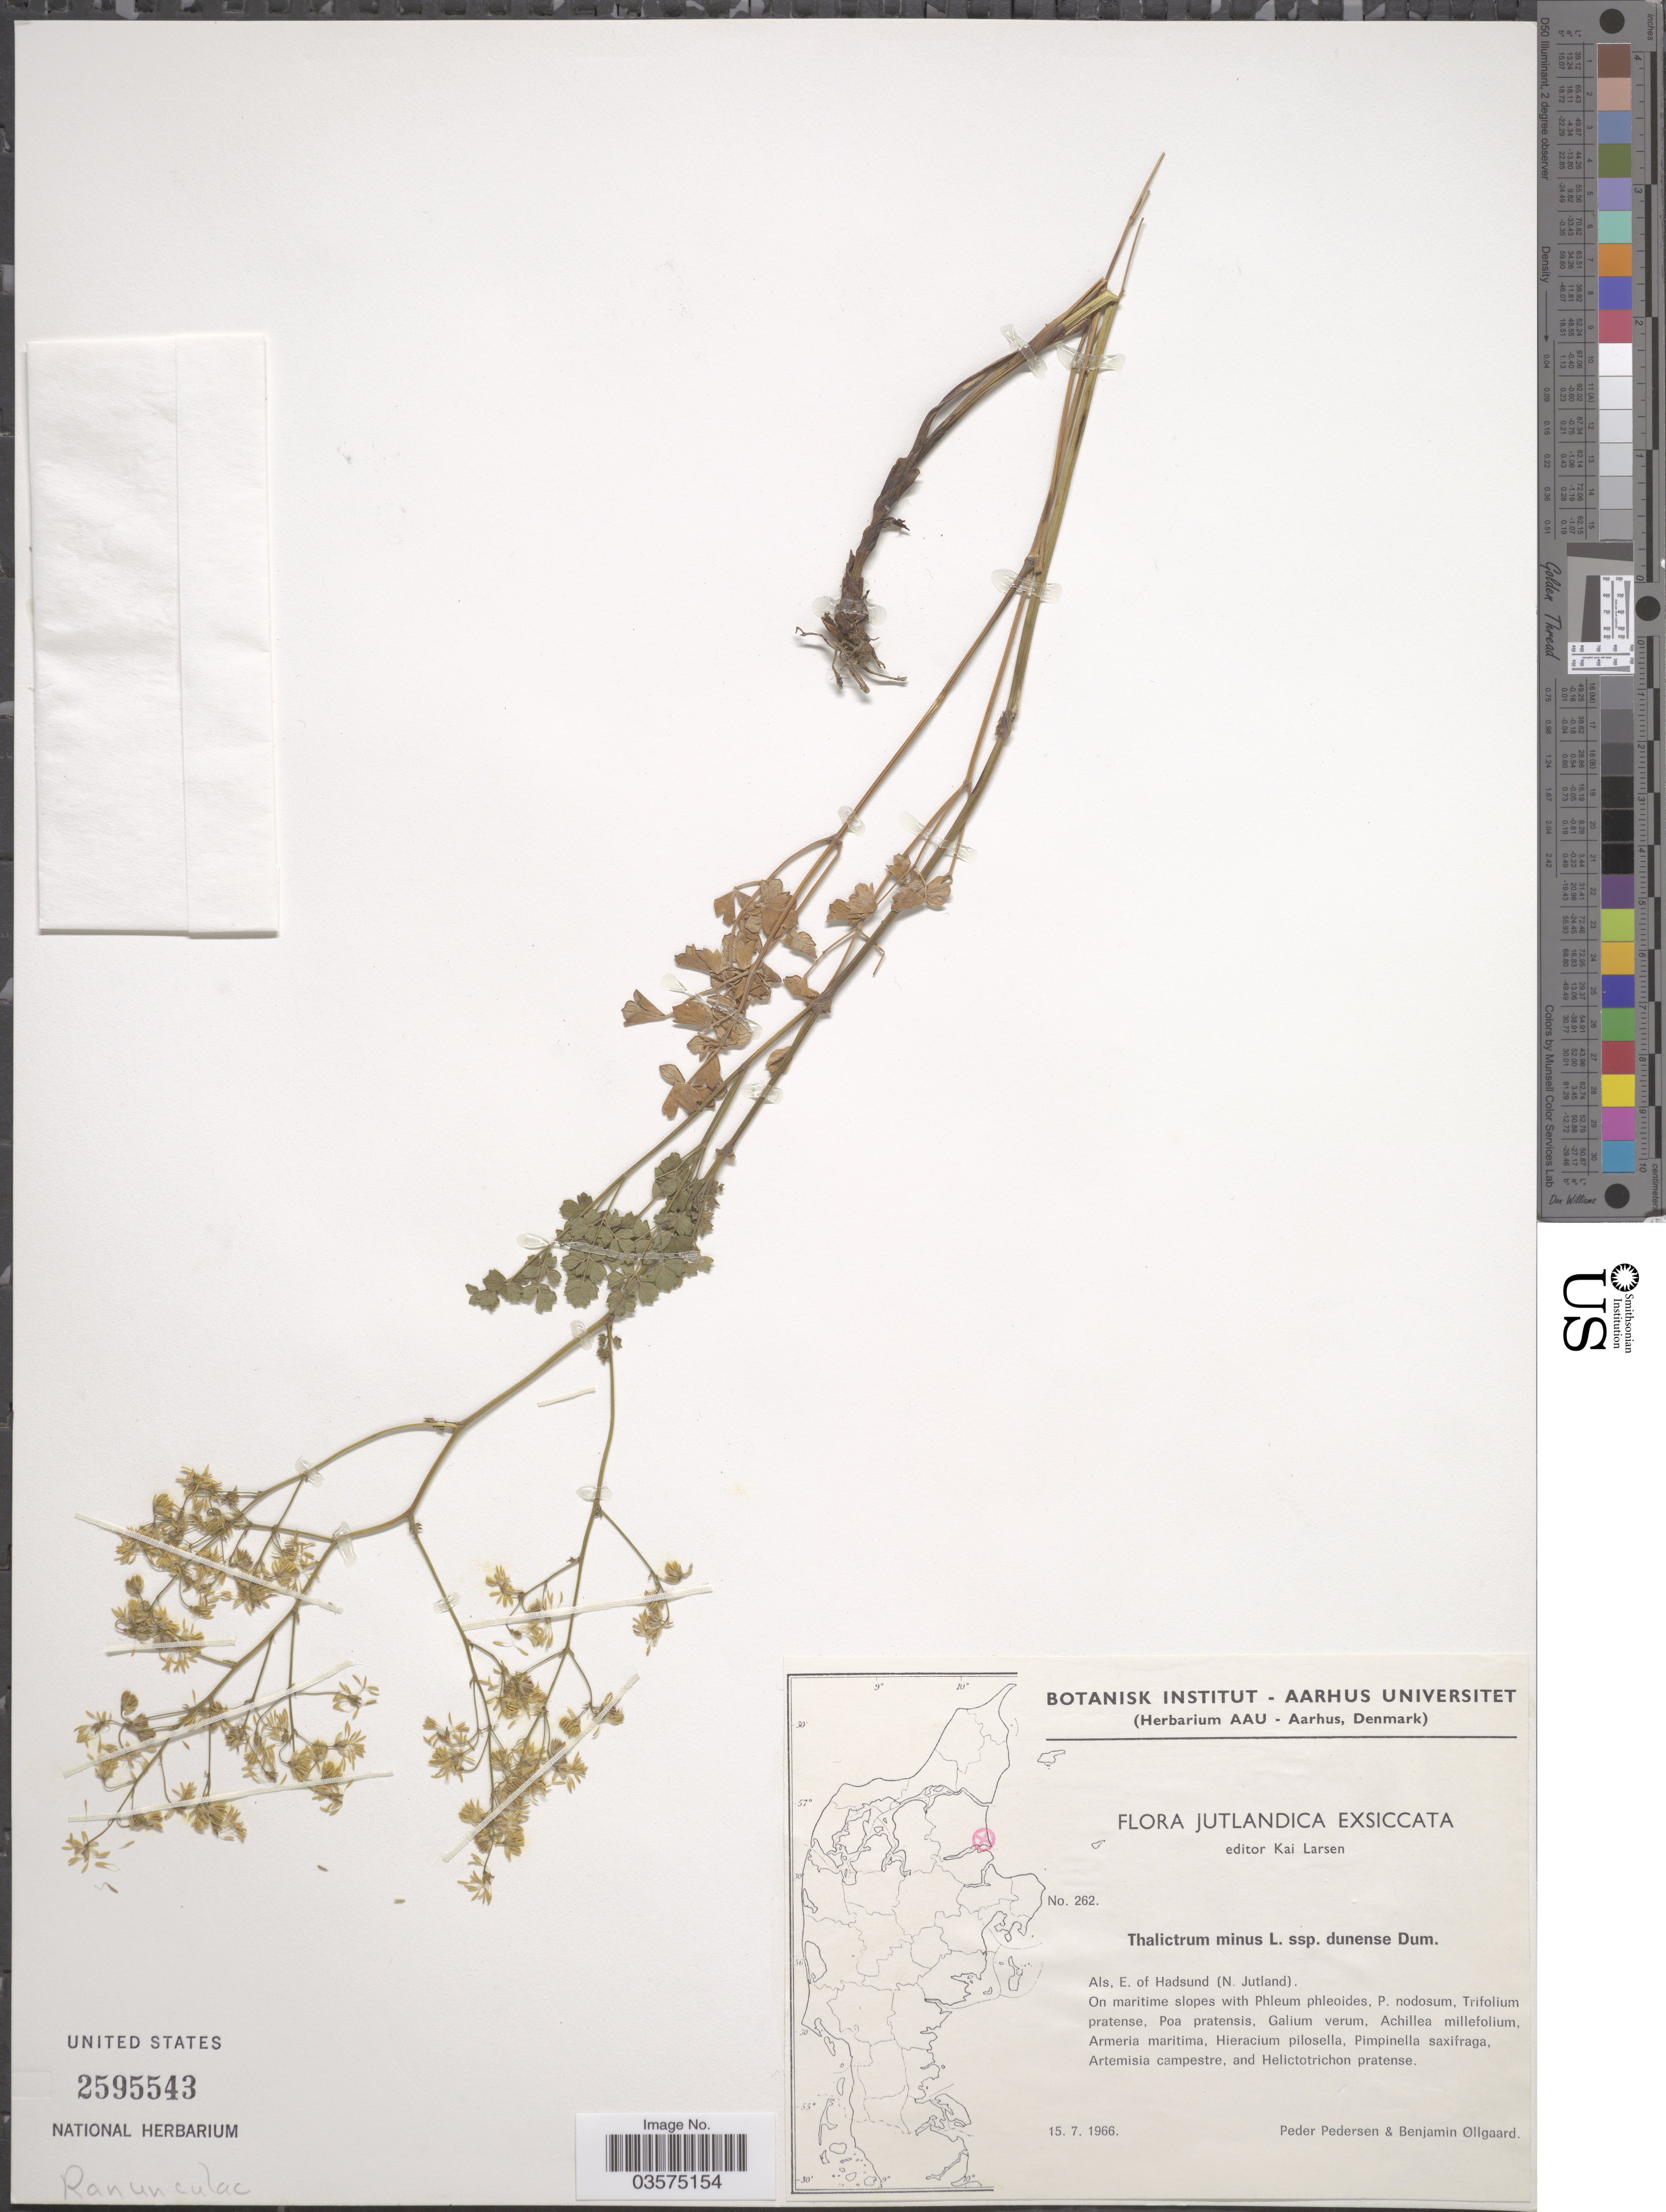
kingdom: Plantae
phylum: Tracheophyta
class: Magnoliopsida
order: Ranunculales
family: Ranunculaceae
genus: Thalictrum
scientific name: Thalictrum minus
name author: L.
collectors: P. Pedersen & B. Øllgaard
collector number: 262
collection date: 1966-07-15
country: Denmark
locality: Jutlandica. Als, E. of Hadsund (N. Jutland).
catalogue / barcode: US 2595543